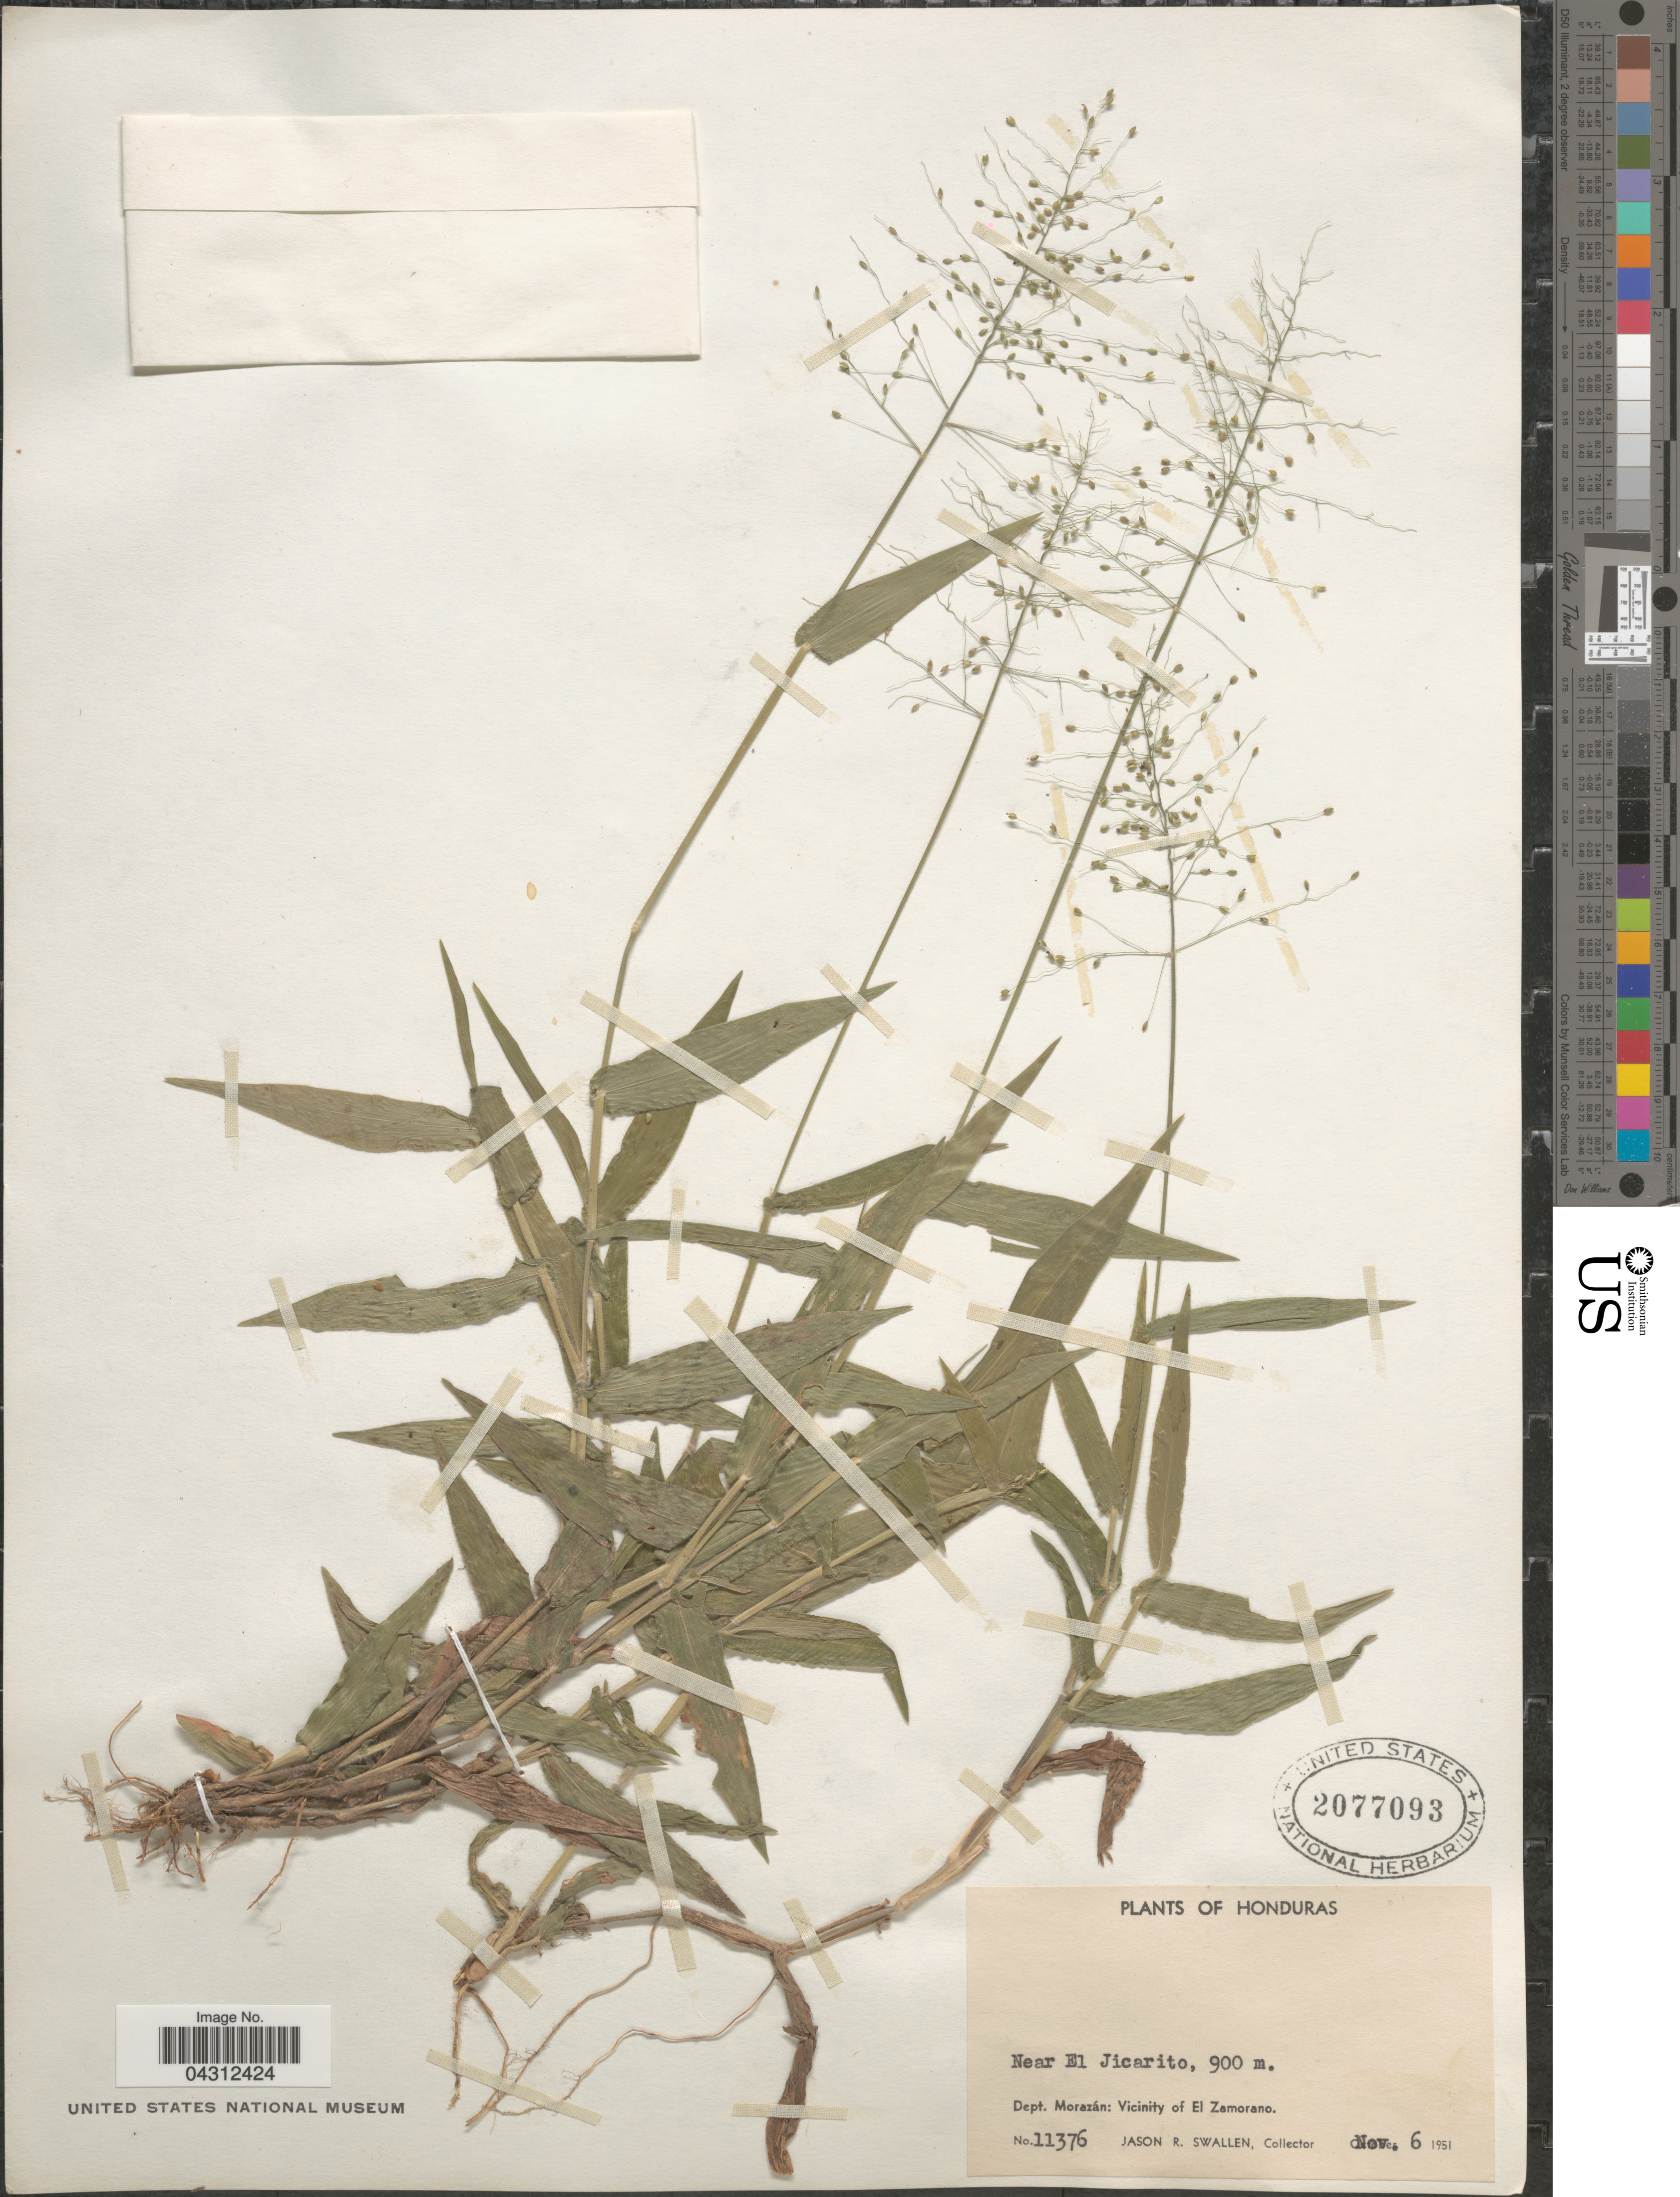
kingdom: Plantae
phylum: Tracheophyta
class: Liliopsida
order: Poales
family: Poaceae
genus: Panicum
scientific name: Panicum sp.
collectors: J. R. Swallen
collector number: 11376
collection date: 1951-11-06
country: Honduras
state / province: Fco. Morazán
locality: Near El Jicarito. Dept. Morazán: Vicinity of El Zamorano.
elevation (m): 900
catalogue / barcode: US 2077093